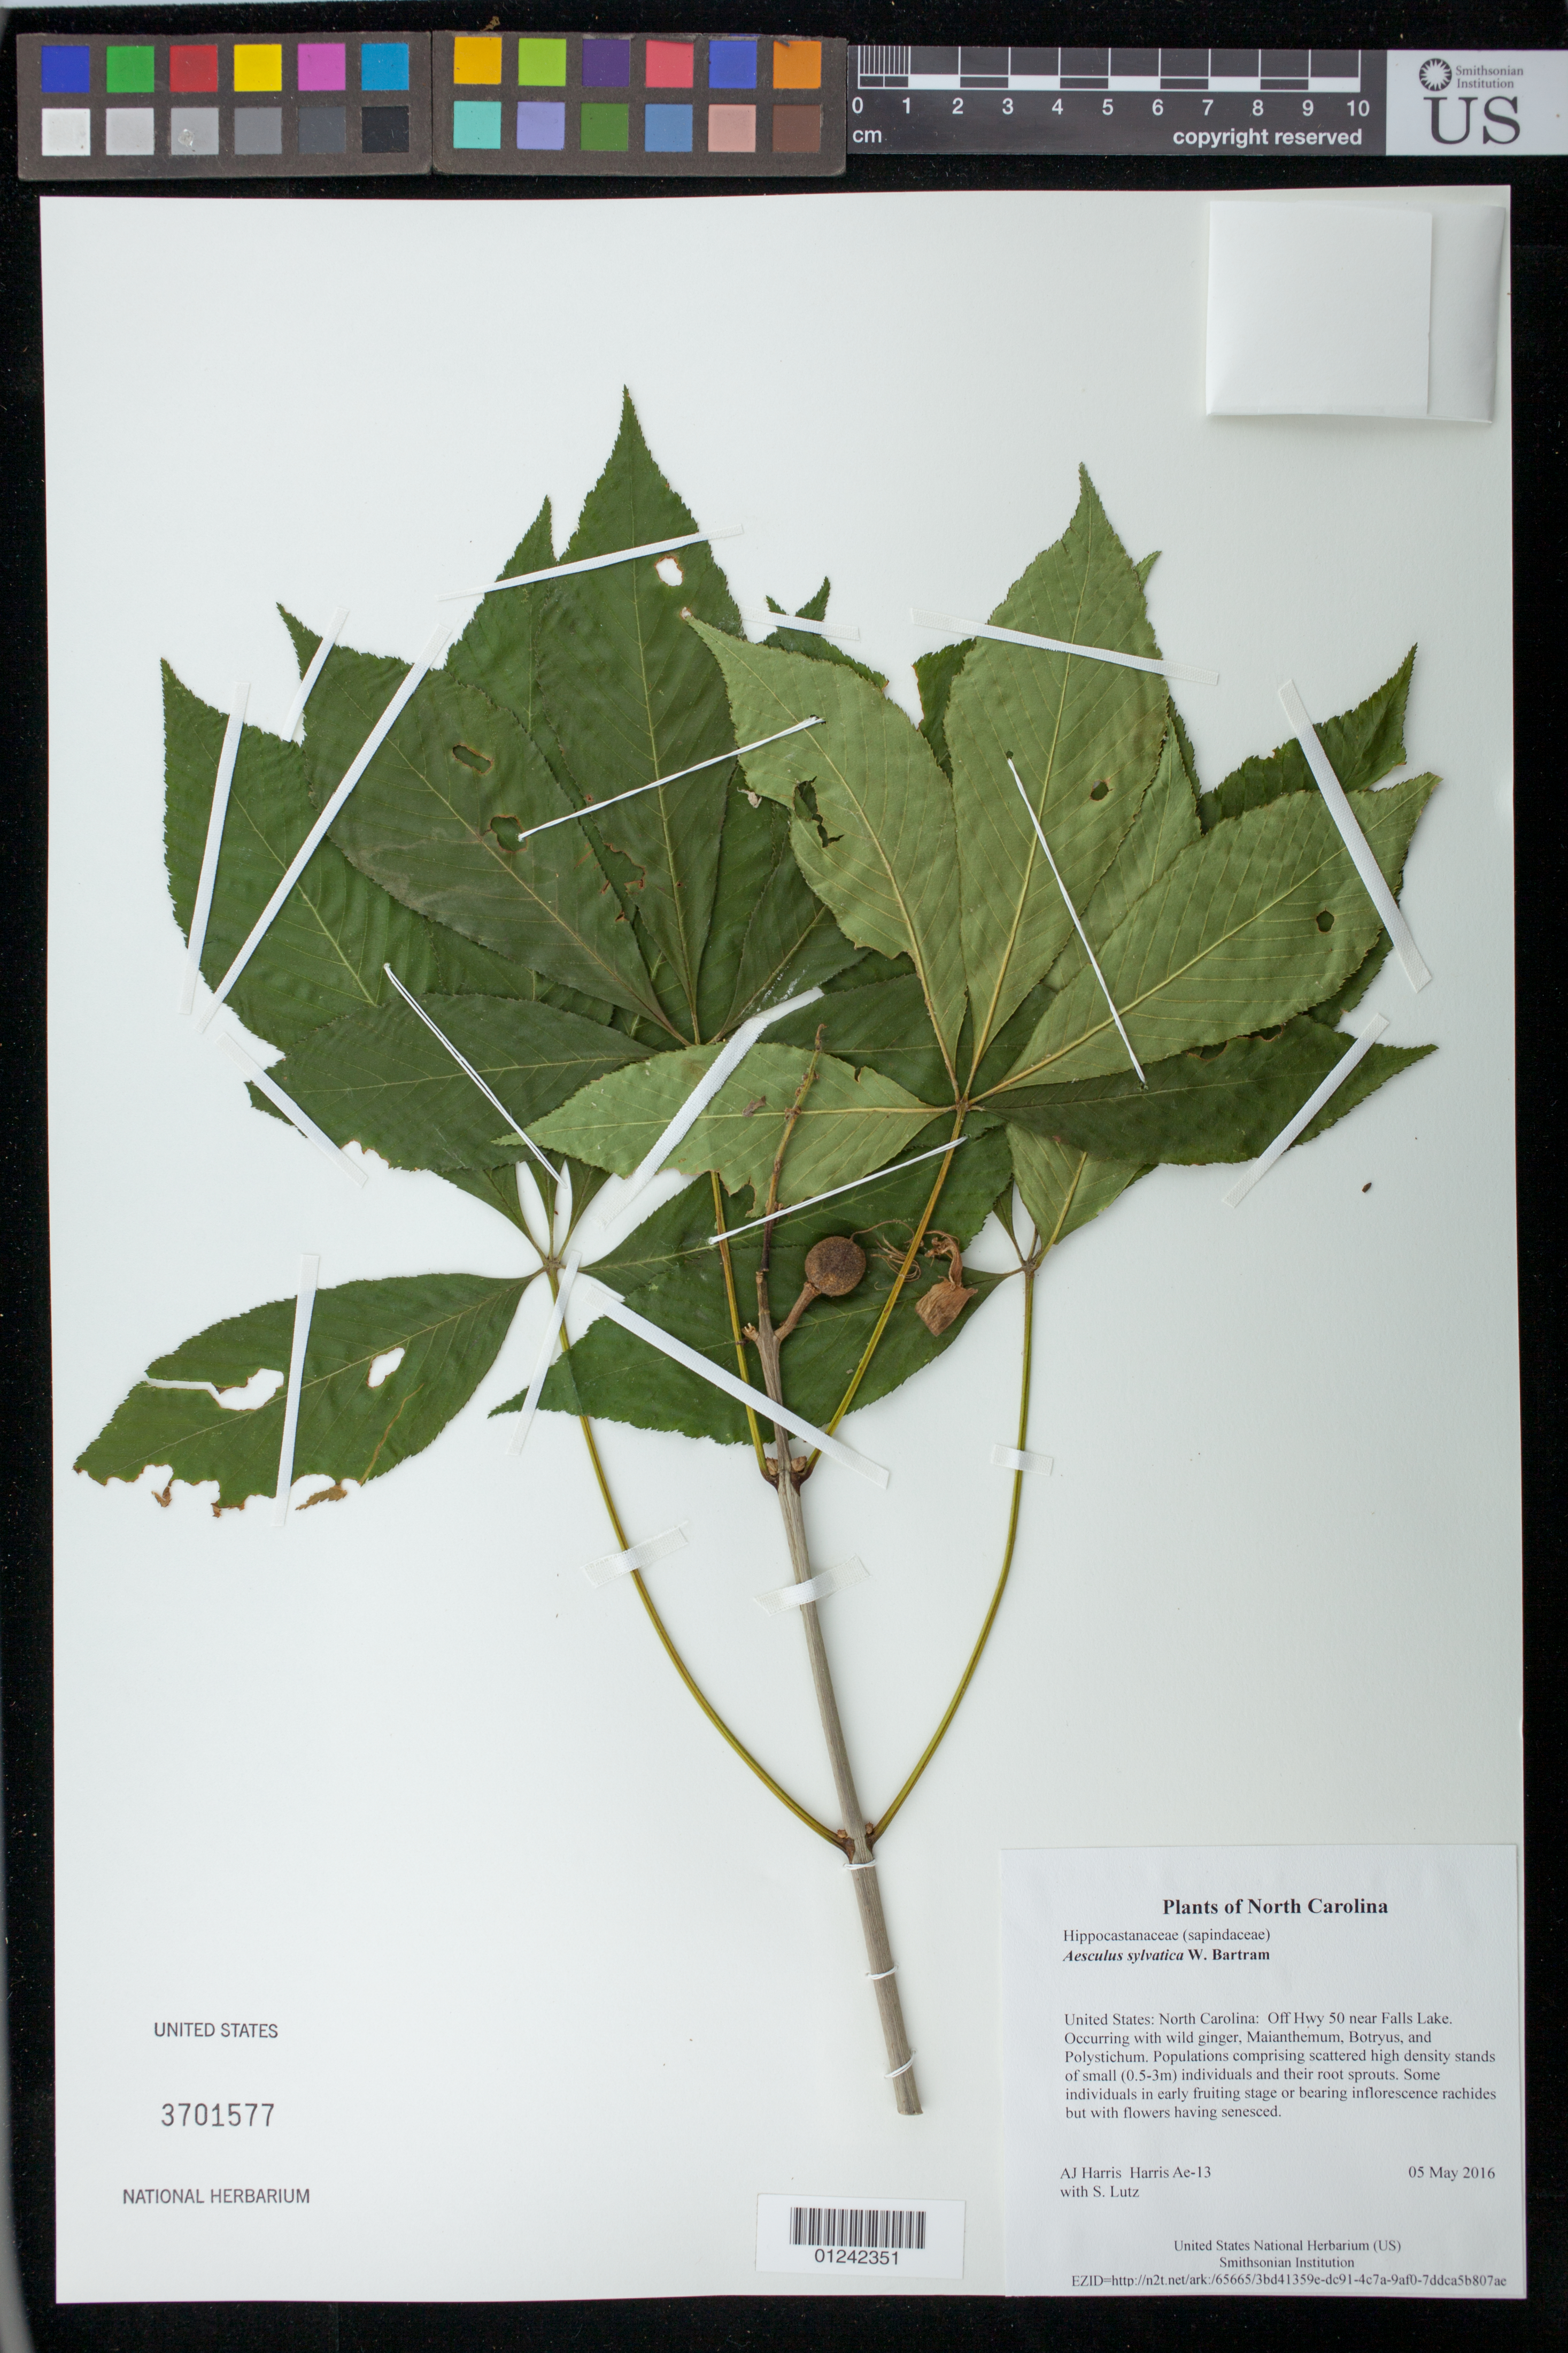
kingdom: Plantae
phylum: Tracheophyta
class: Magnoliopsida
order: Sapindales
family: Sapindaceae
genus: Aesculus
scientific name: Aesculus sylvatica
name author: W. Bartram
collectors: A. J. Harris & S. Lutz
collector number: Harris Ae-13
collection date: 2016-05-05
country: United States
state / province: North Carolina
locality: Off Hwy 50 near Falls Lake.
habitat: Occurring with wild ginger, Maianthemum, Botryus, and Polystichum.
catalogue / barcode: US 3701577